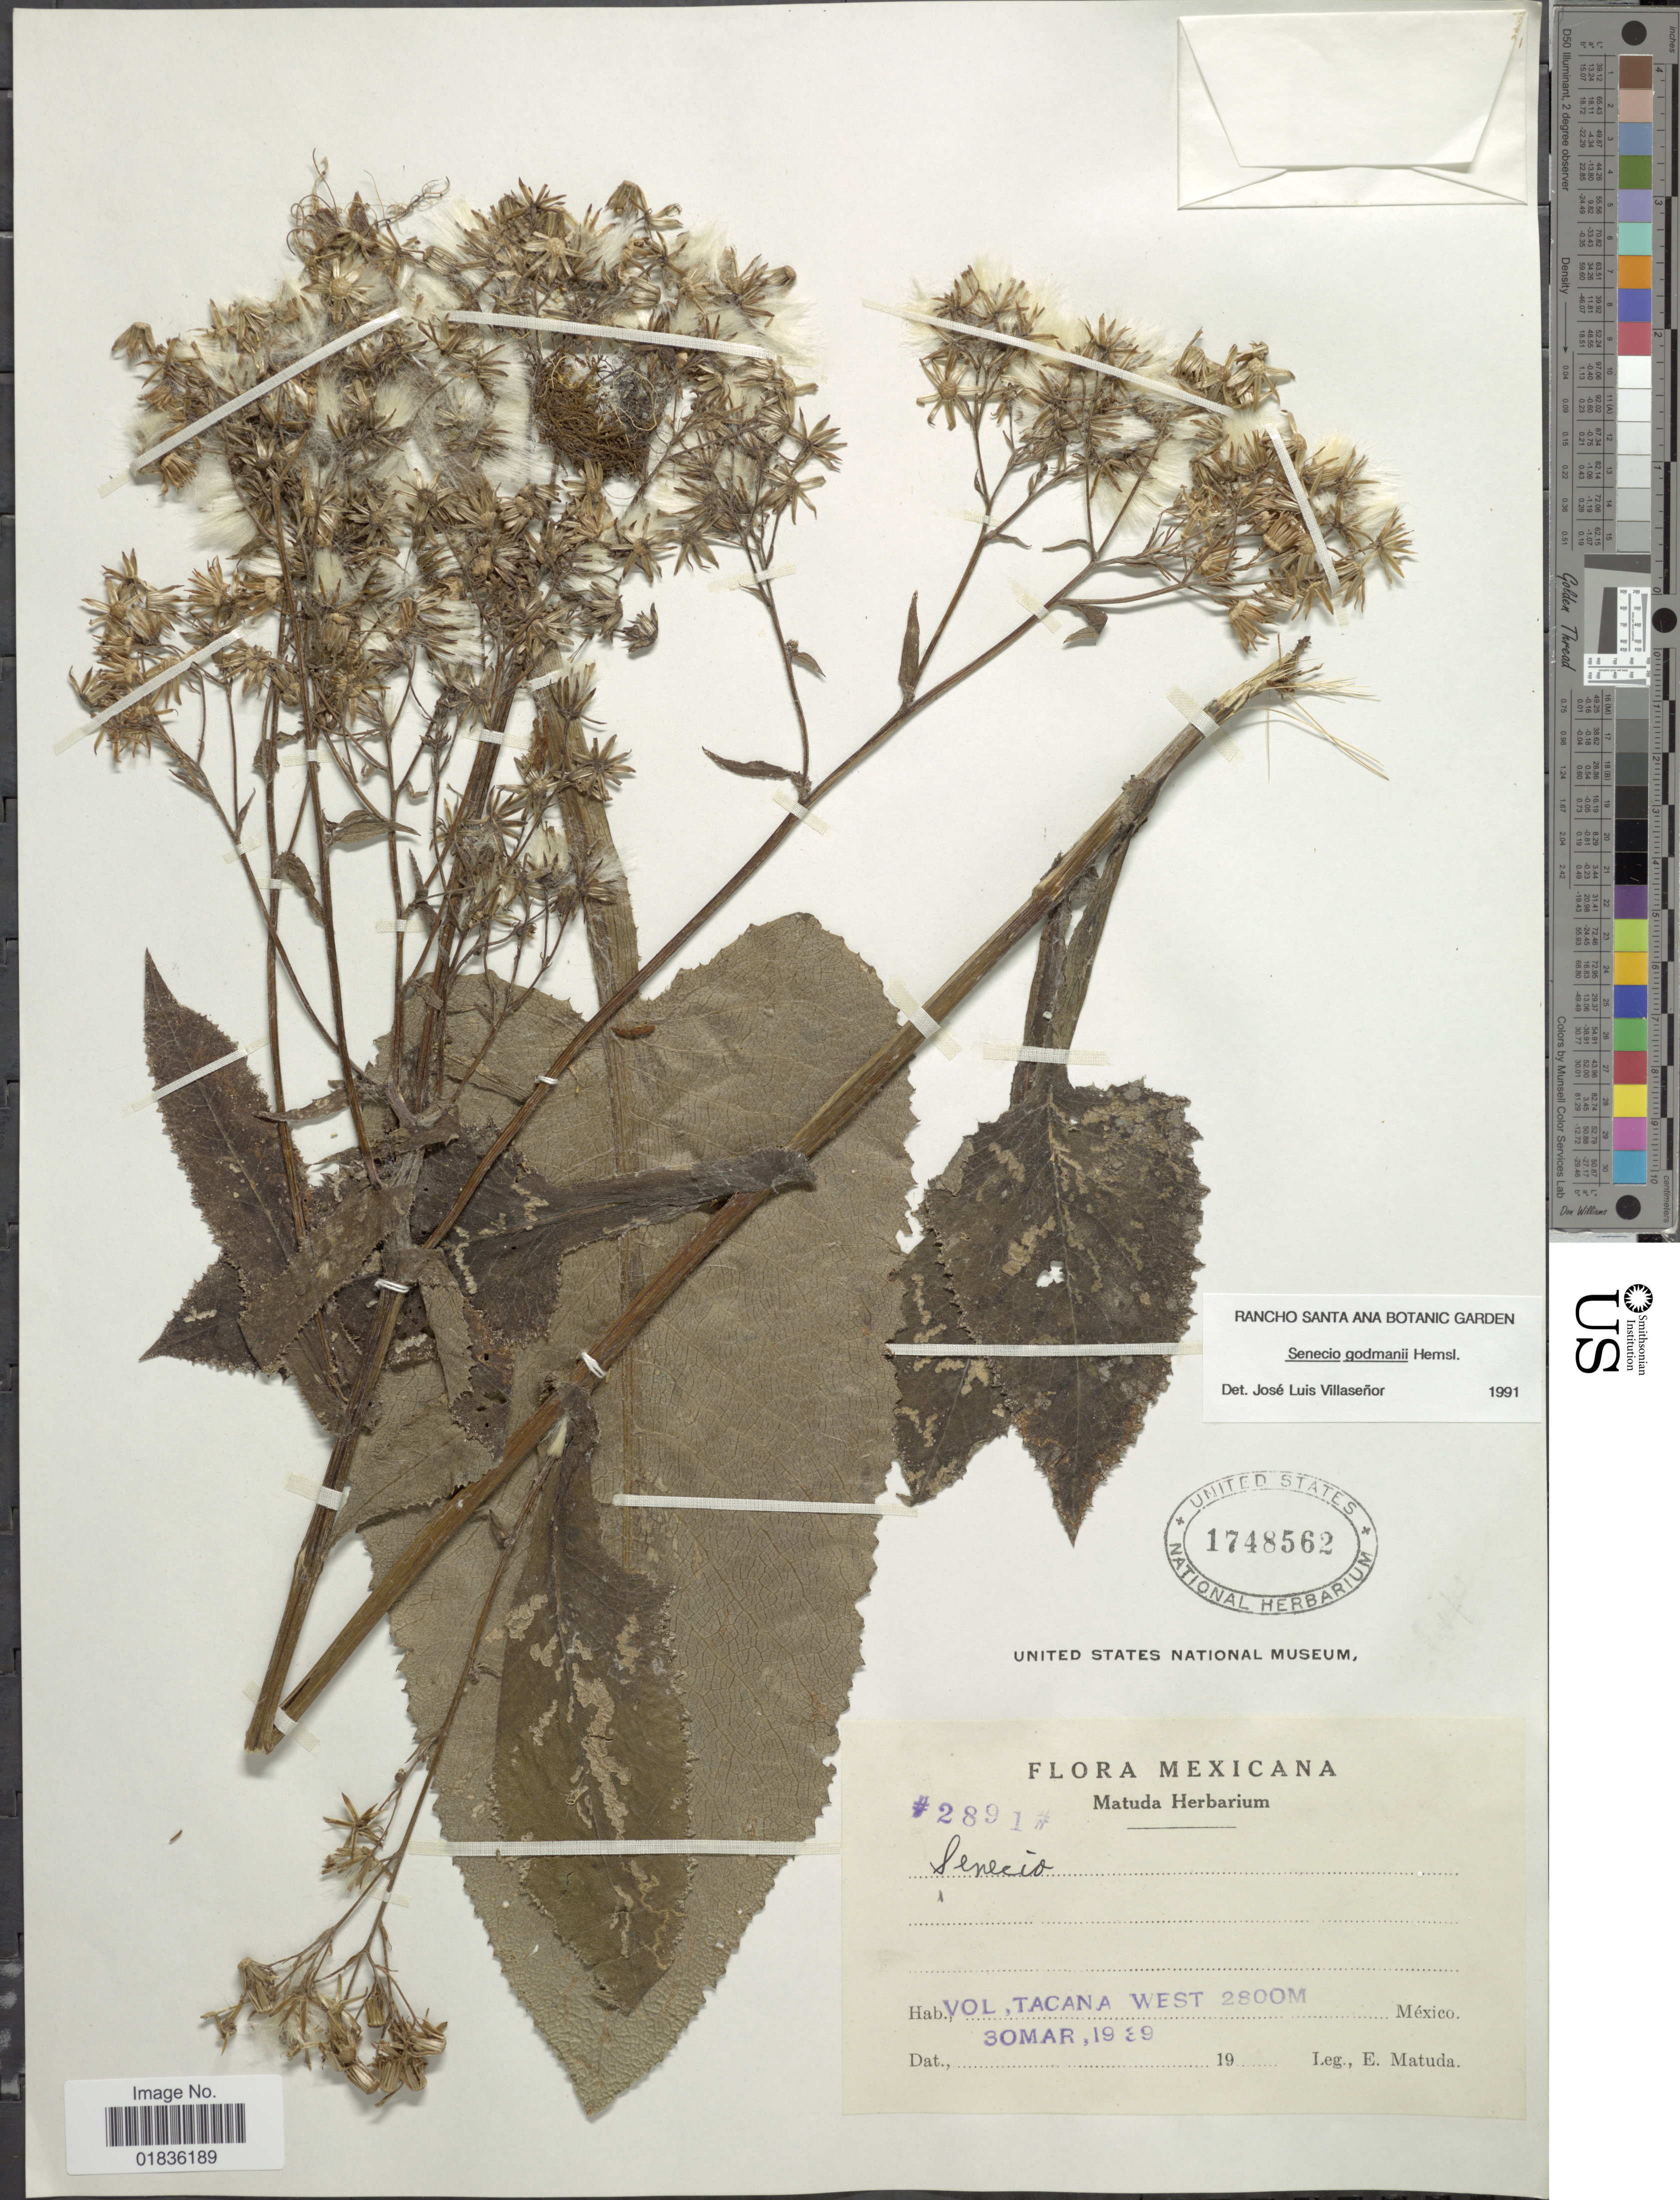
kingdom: Plantae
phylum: Tracheophyta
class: Magnoliopsida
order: Asterales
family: Asteraceae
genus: Senecio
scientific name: Senecio doratophyllus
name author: Benth.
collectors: E. Matuda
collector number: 2891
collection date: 1939-03-30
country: Mexico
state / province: México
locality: Vol. Tacana west.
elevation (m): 2800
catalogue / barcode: US 1748562